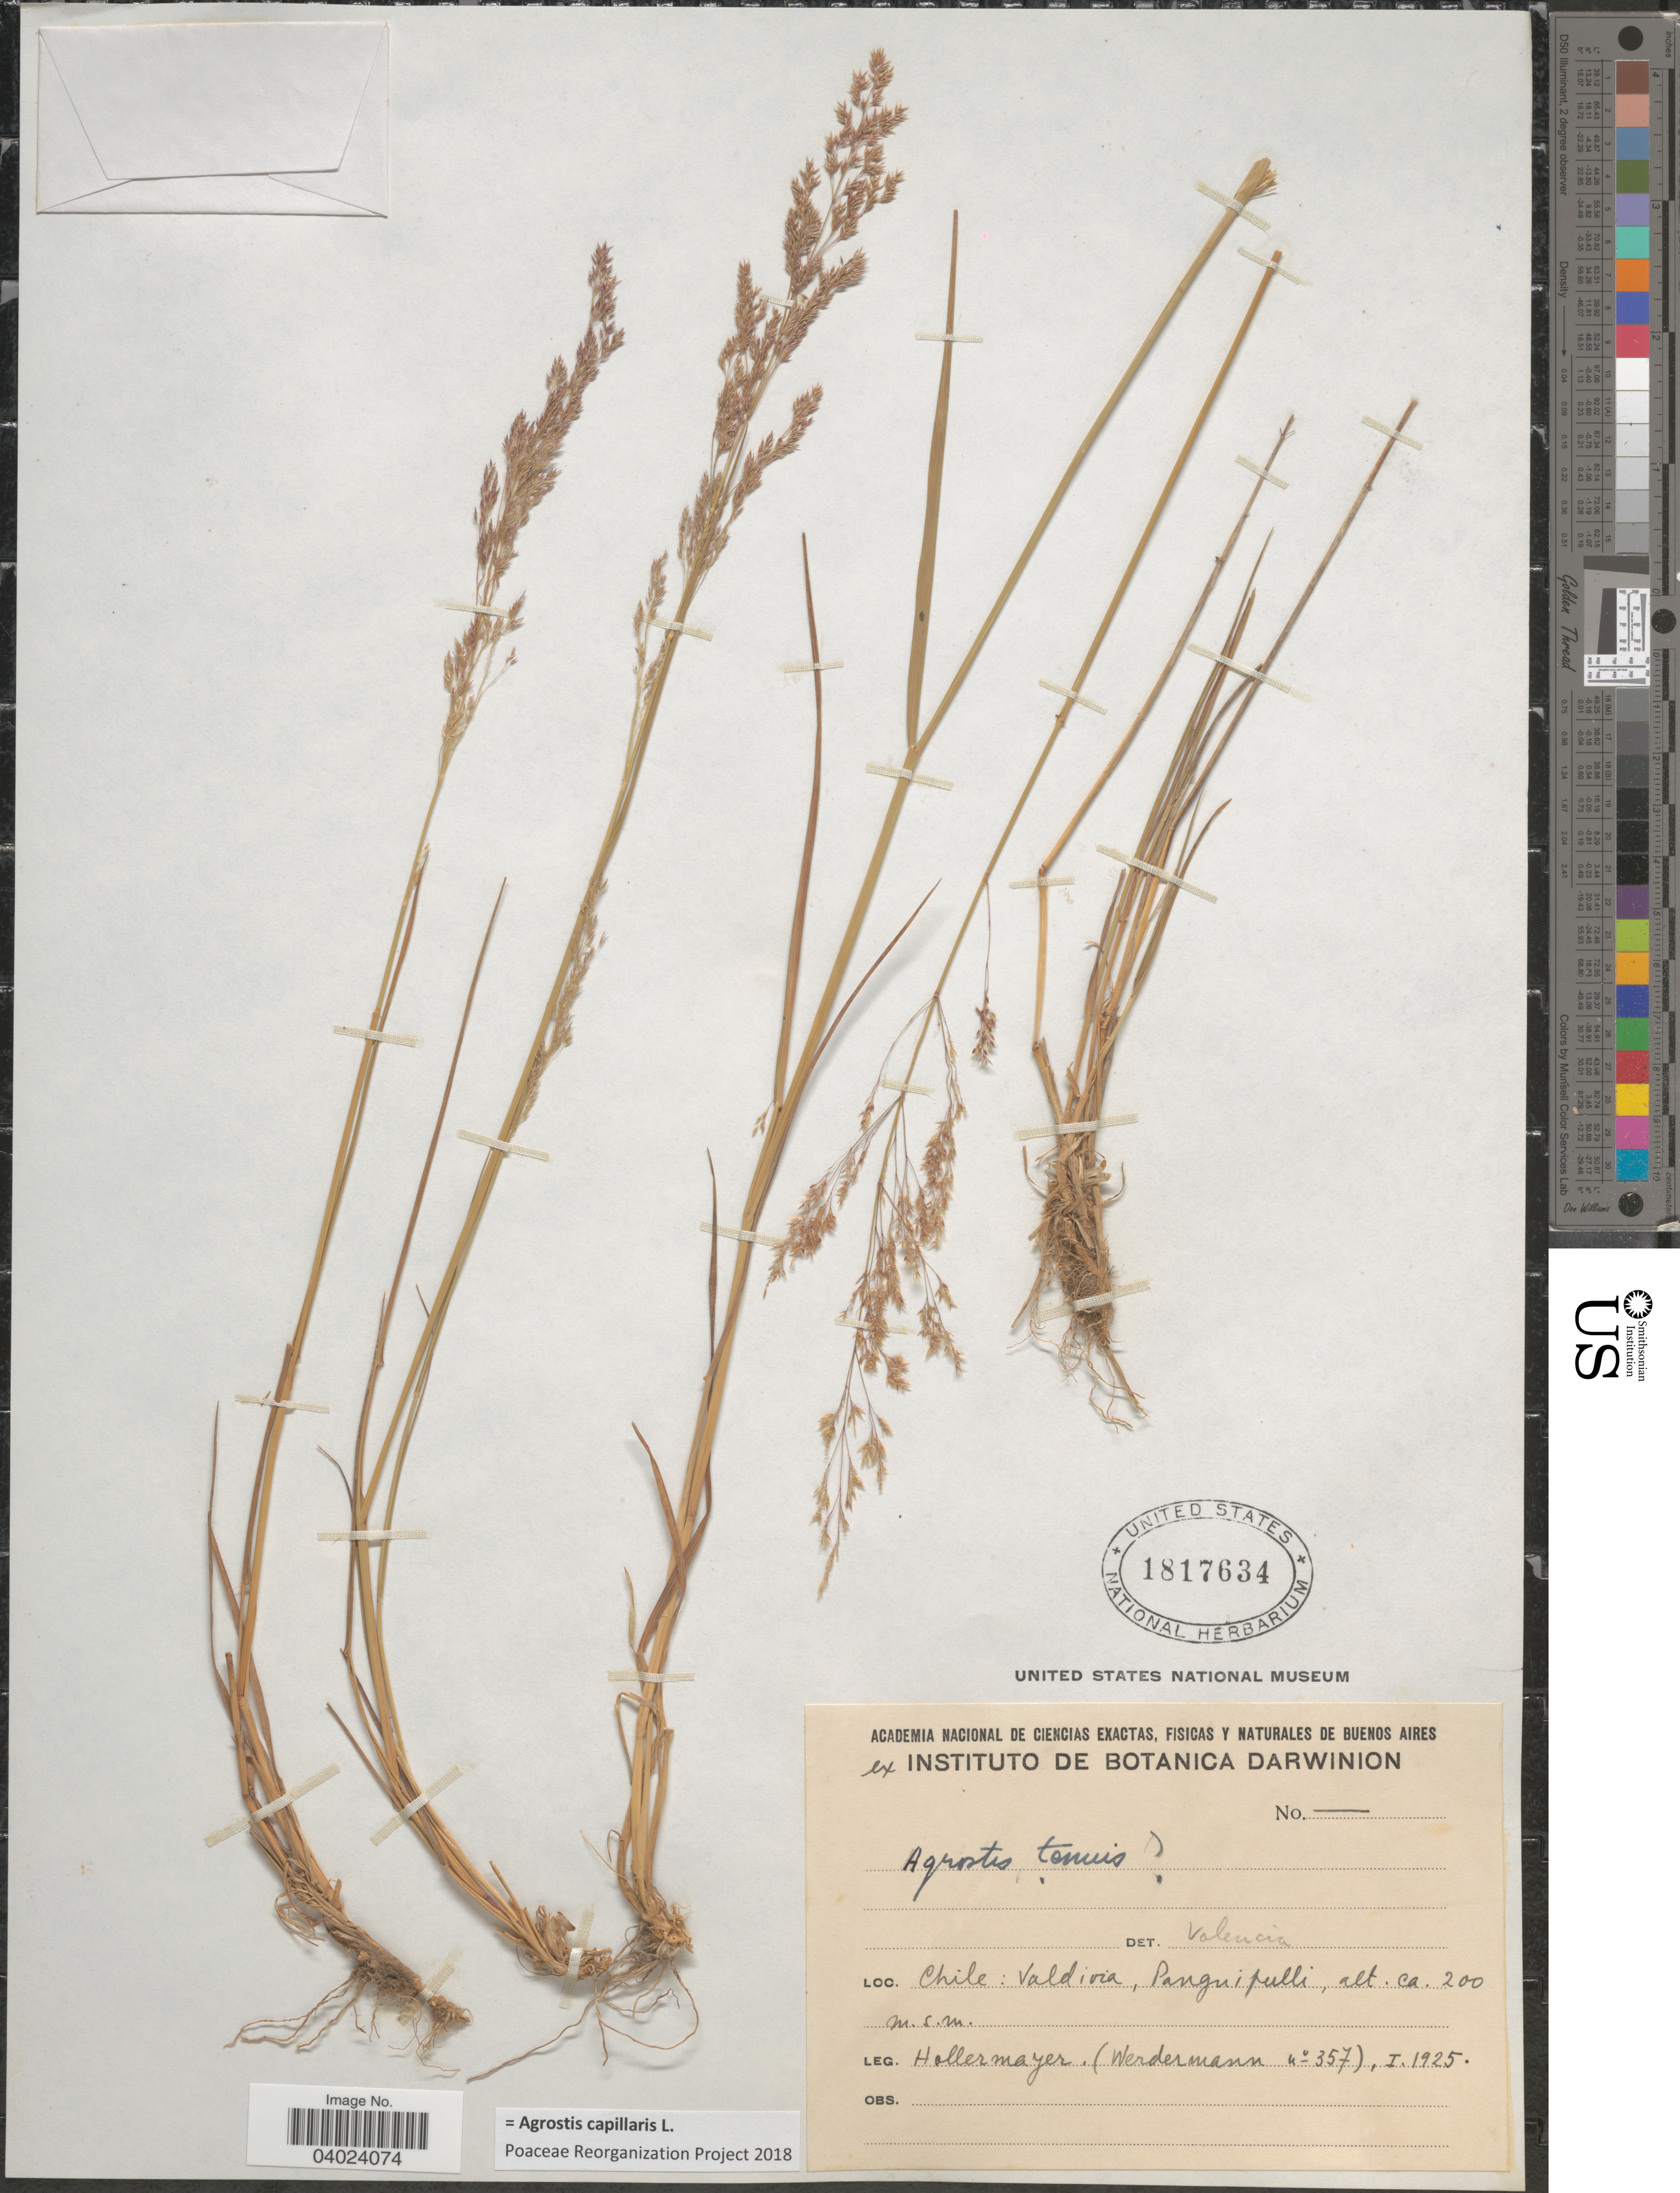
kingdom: Plantae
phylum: Tracheophyta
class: Liliopsida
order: Poales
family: Poaceae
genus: Agrostis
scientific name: Agrostis capillaris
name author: L.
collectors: Hollermayer & Werdermann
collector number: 357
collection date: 1925-01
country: Chile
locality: Valdivia, Panguipulli.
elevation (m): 200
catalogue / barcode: US 1817634